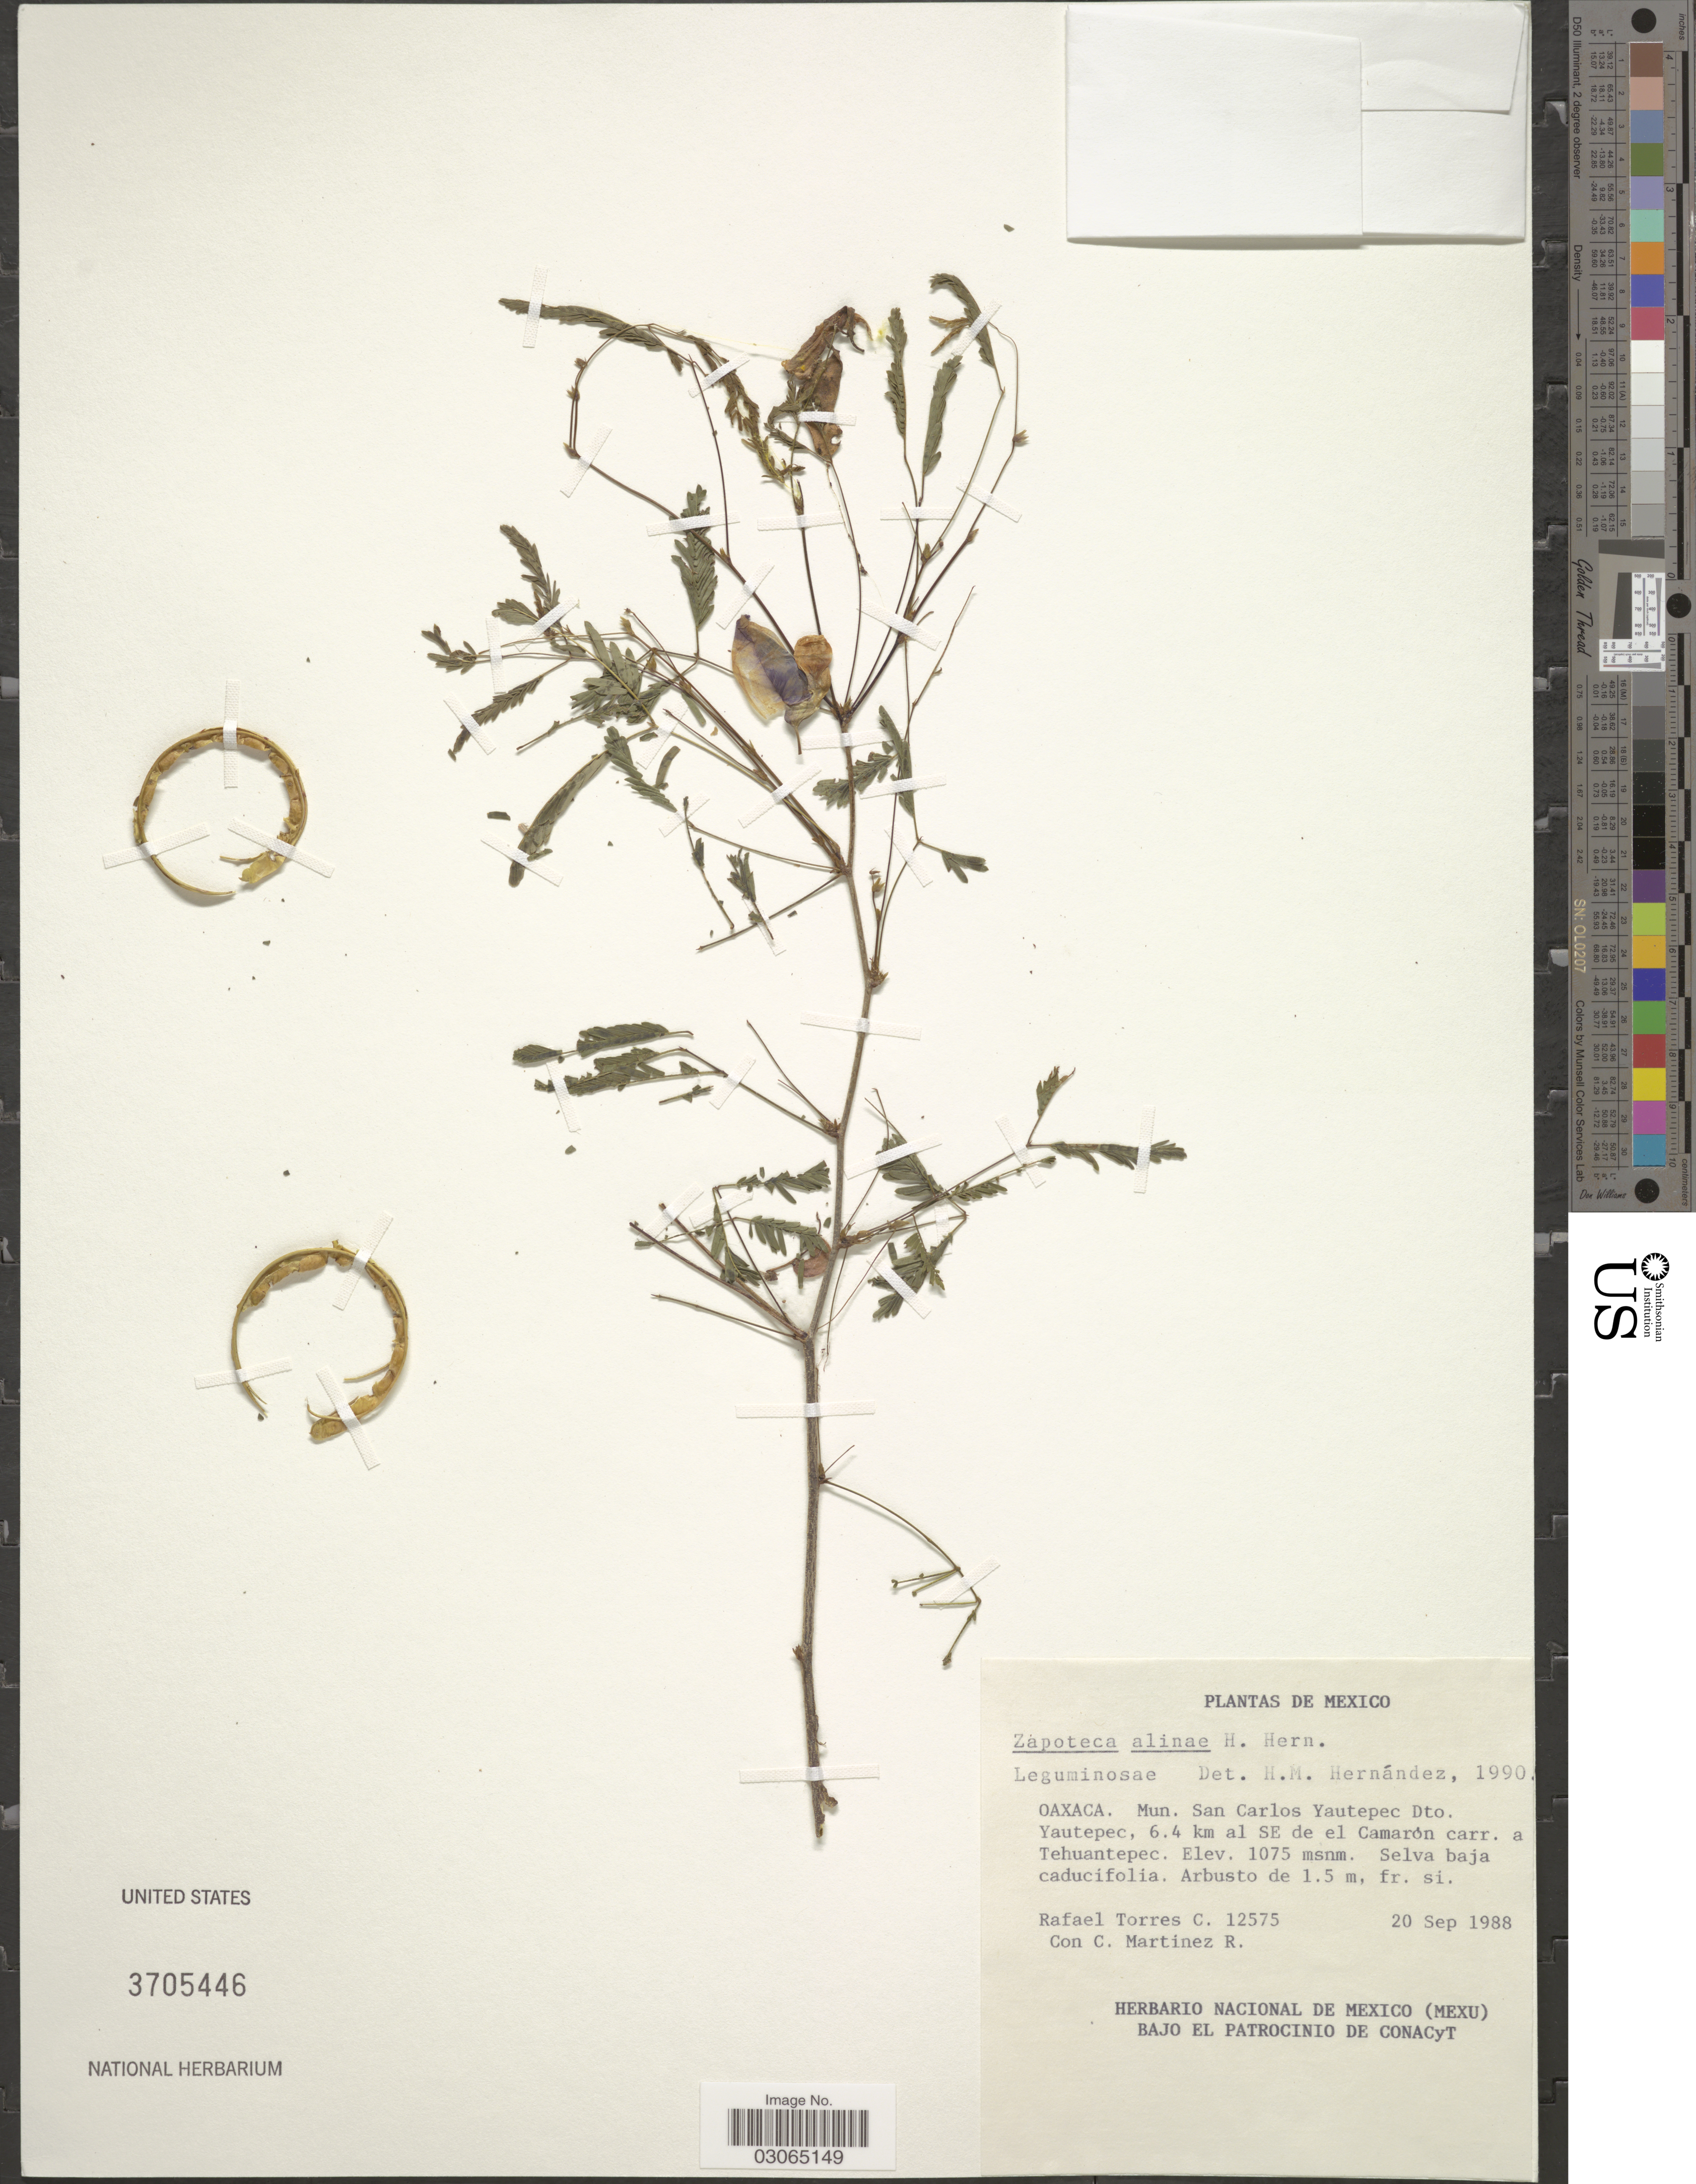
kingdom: Plantae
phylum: Tracheophyta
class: Magnoliopsida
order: Fabales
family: Fabaceae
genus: Zapoteca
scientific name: Zapoteca alinae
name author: H.M. Hern.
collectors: R. Torres C. & C. Martínez R.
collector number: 12575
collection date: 1988-09-20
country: Mexico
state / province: Oaxaca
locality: Mun. San Carlos Yautepec Dto. Yautepec, 6.4 km al SE de el Camarón carr. a Tehuantepec.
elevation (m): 1075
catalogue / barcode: US 3705446